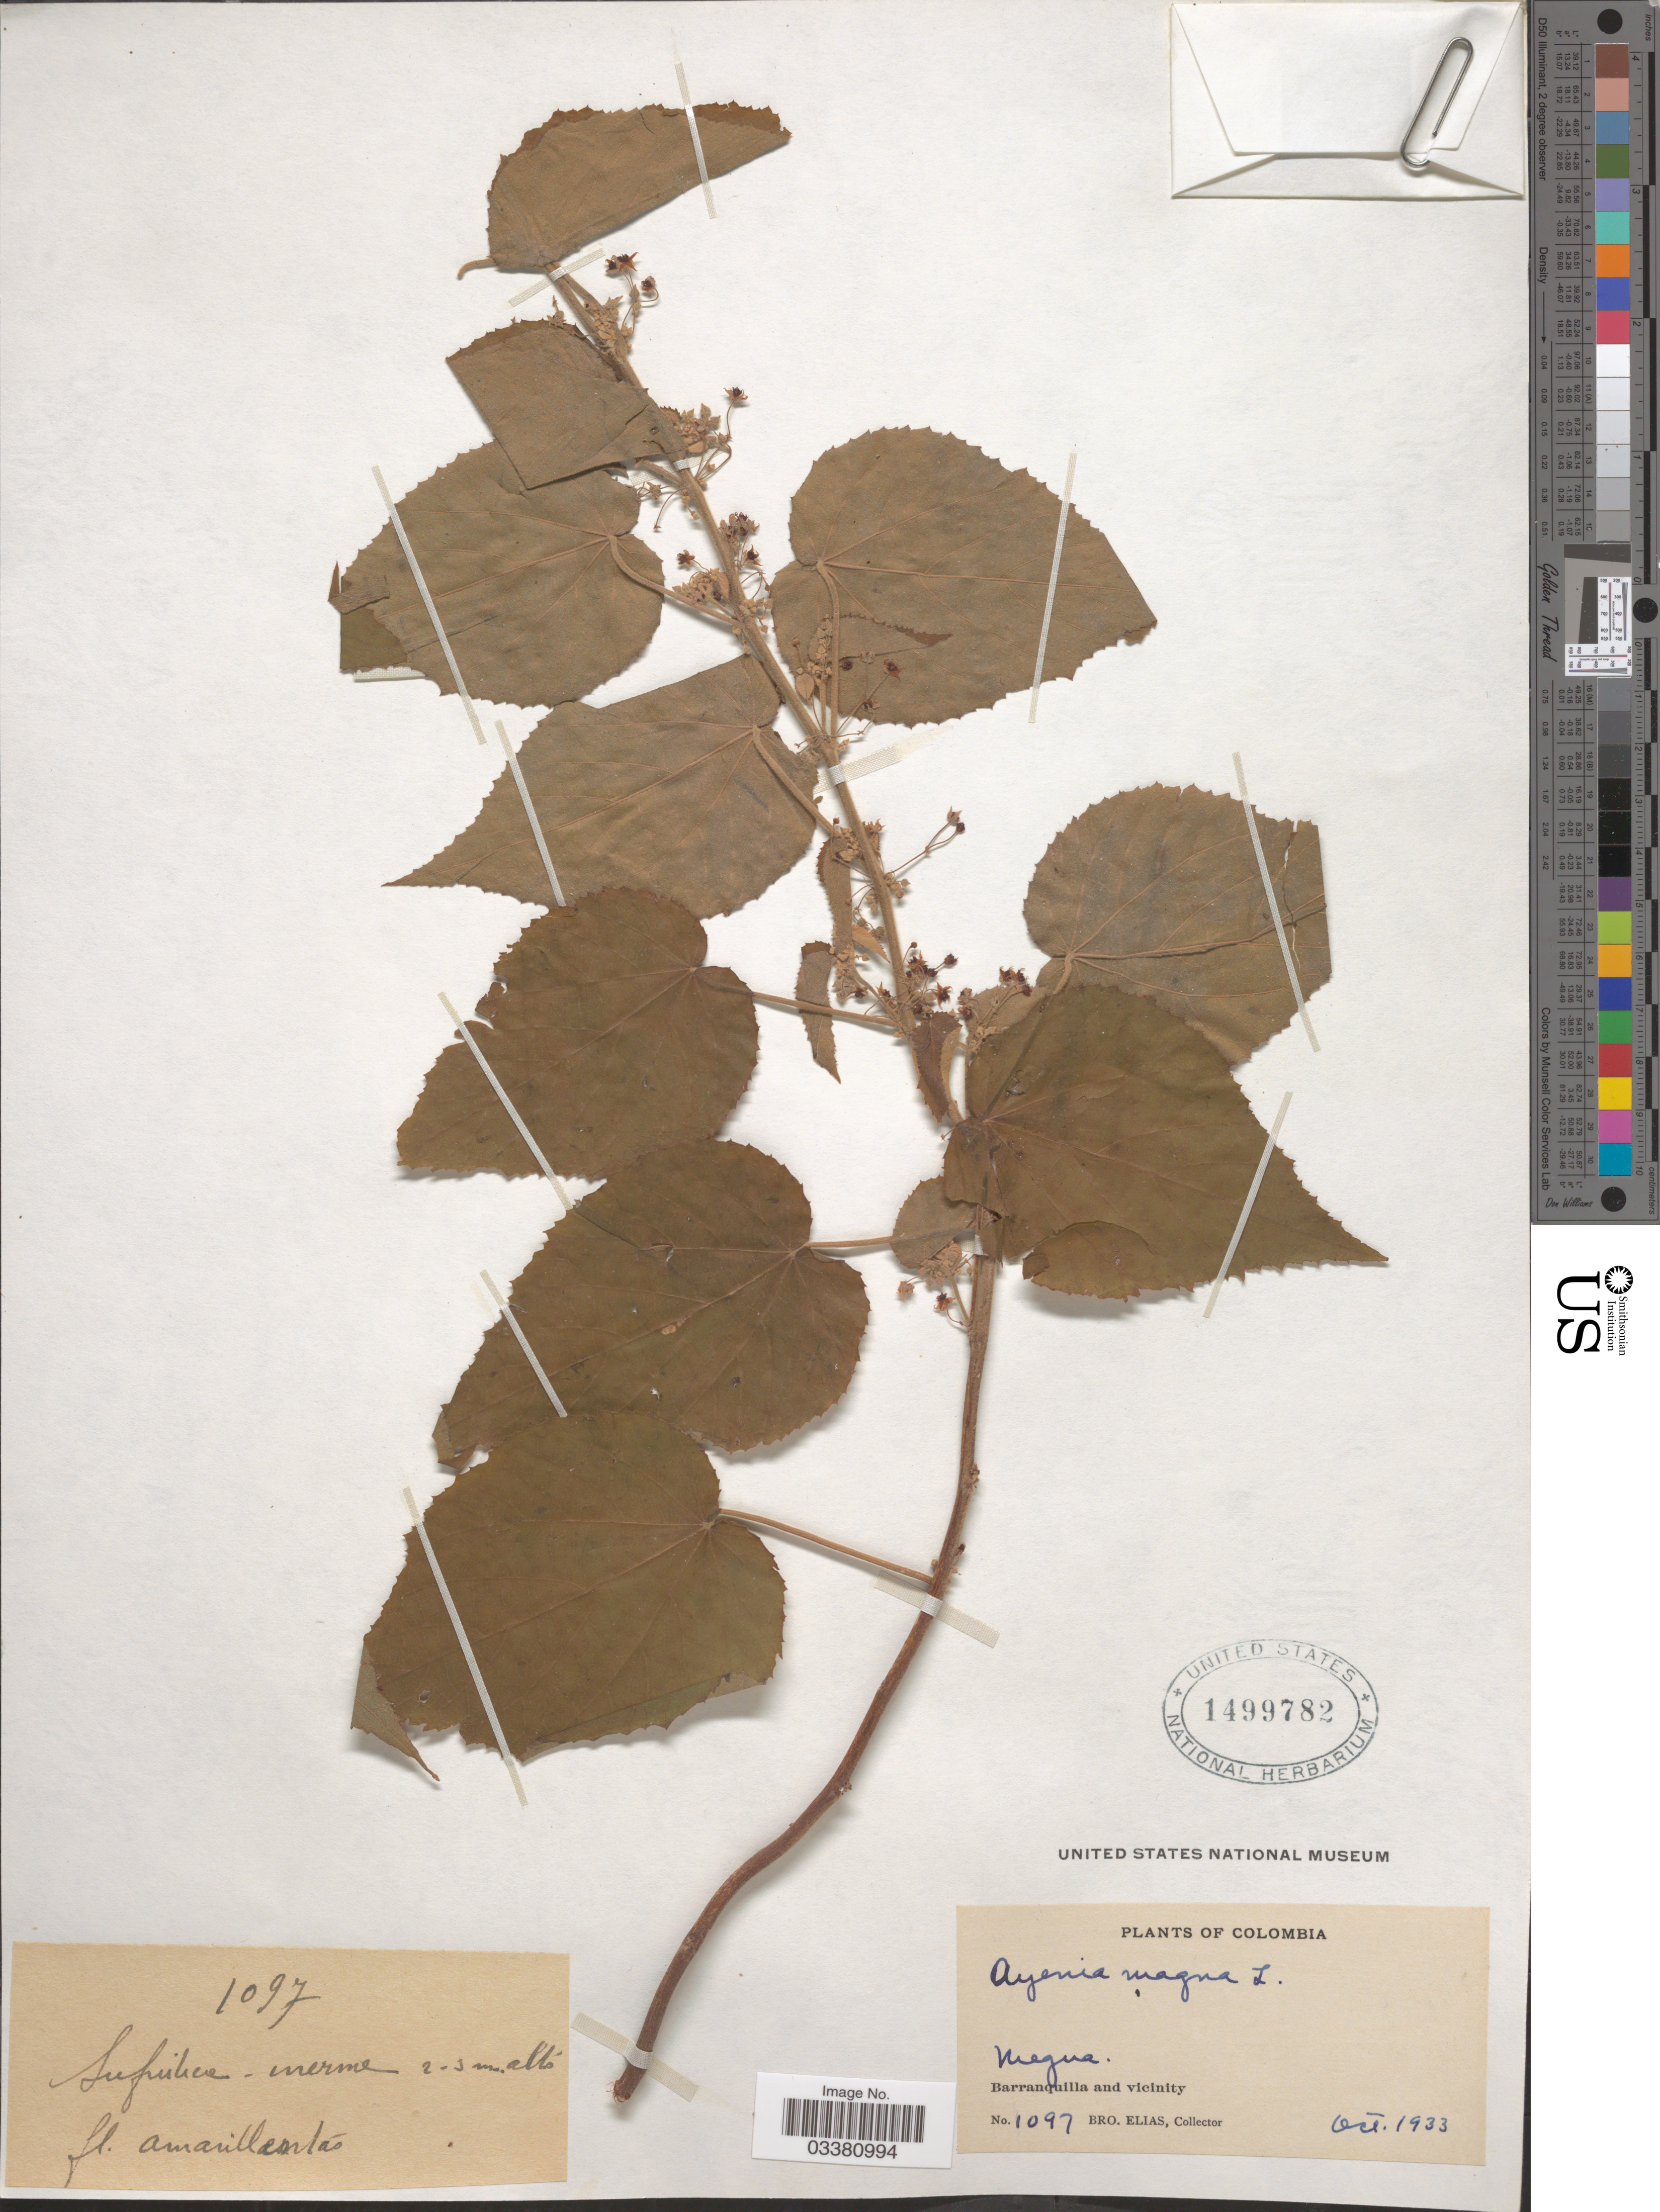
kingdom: Plantae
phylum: Tracheophyta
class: Magnoliopsida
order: Malvales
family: Malvaceae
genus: Ayenia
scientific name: Ayenia magna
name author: L.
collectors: Bro. Elias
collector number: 1097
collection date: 1933-10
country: Colombia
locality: Megua. Barranquilla and vicinity.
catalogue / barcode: US 1499782